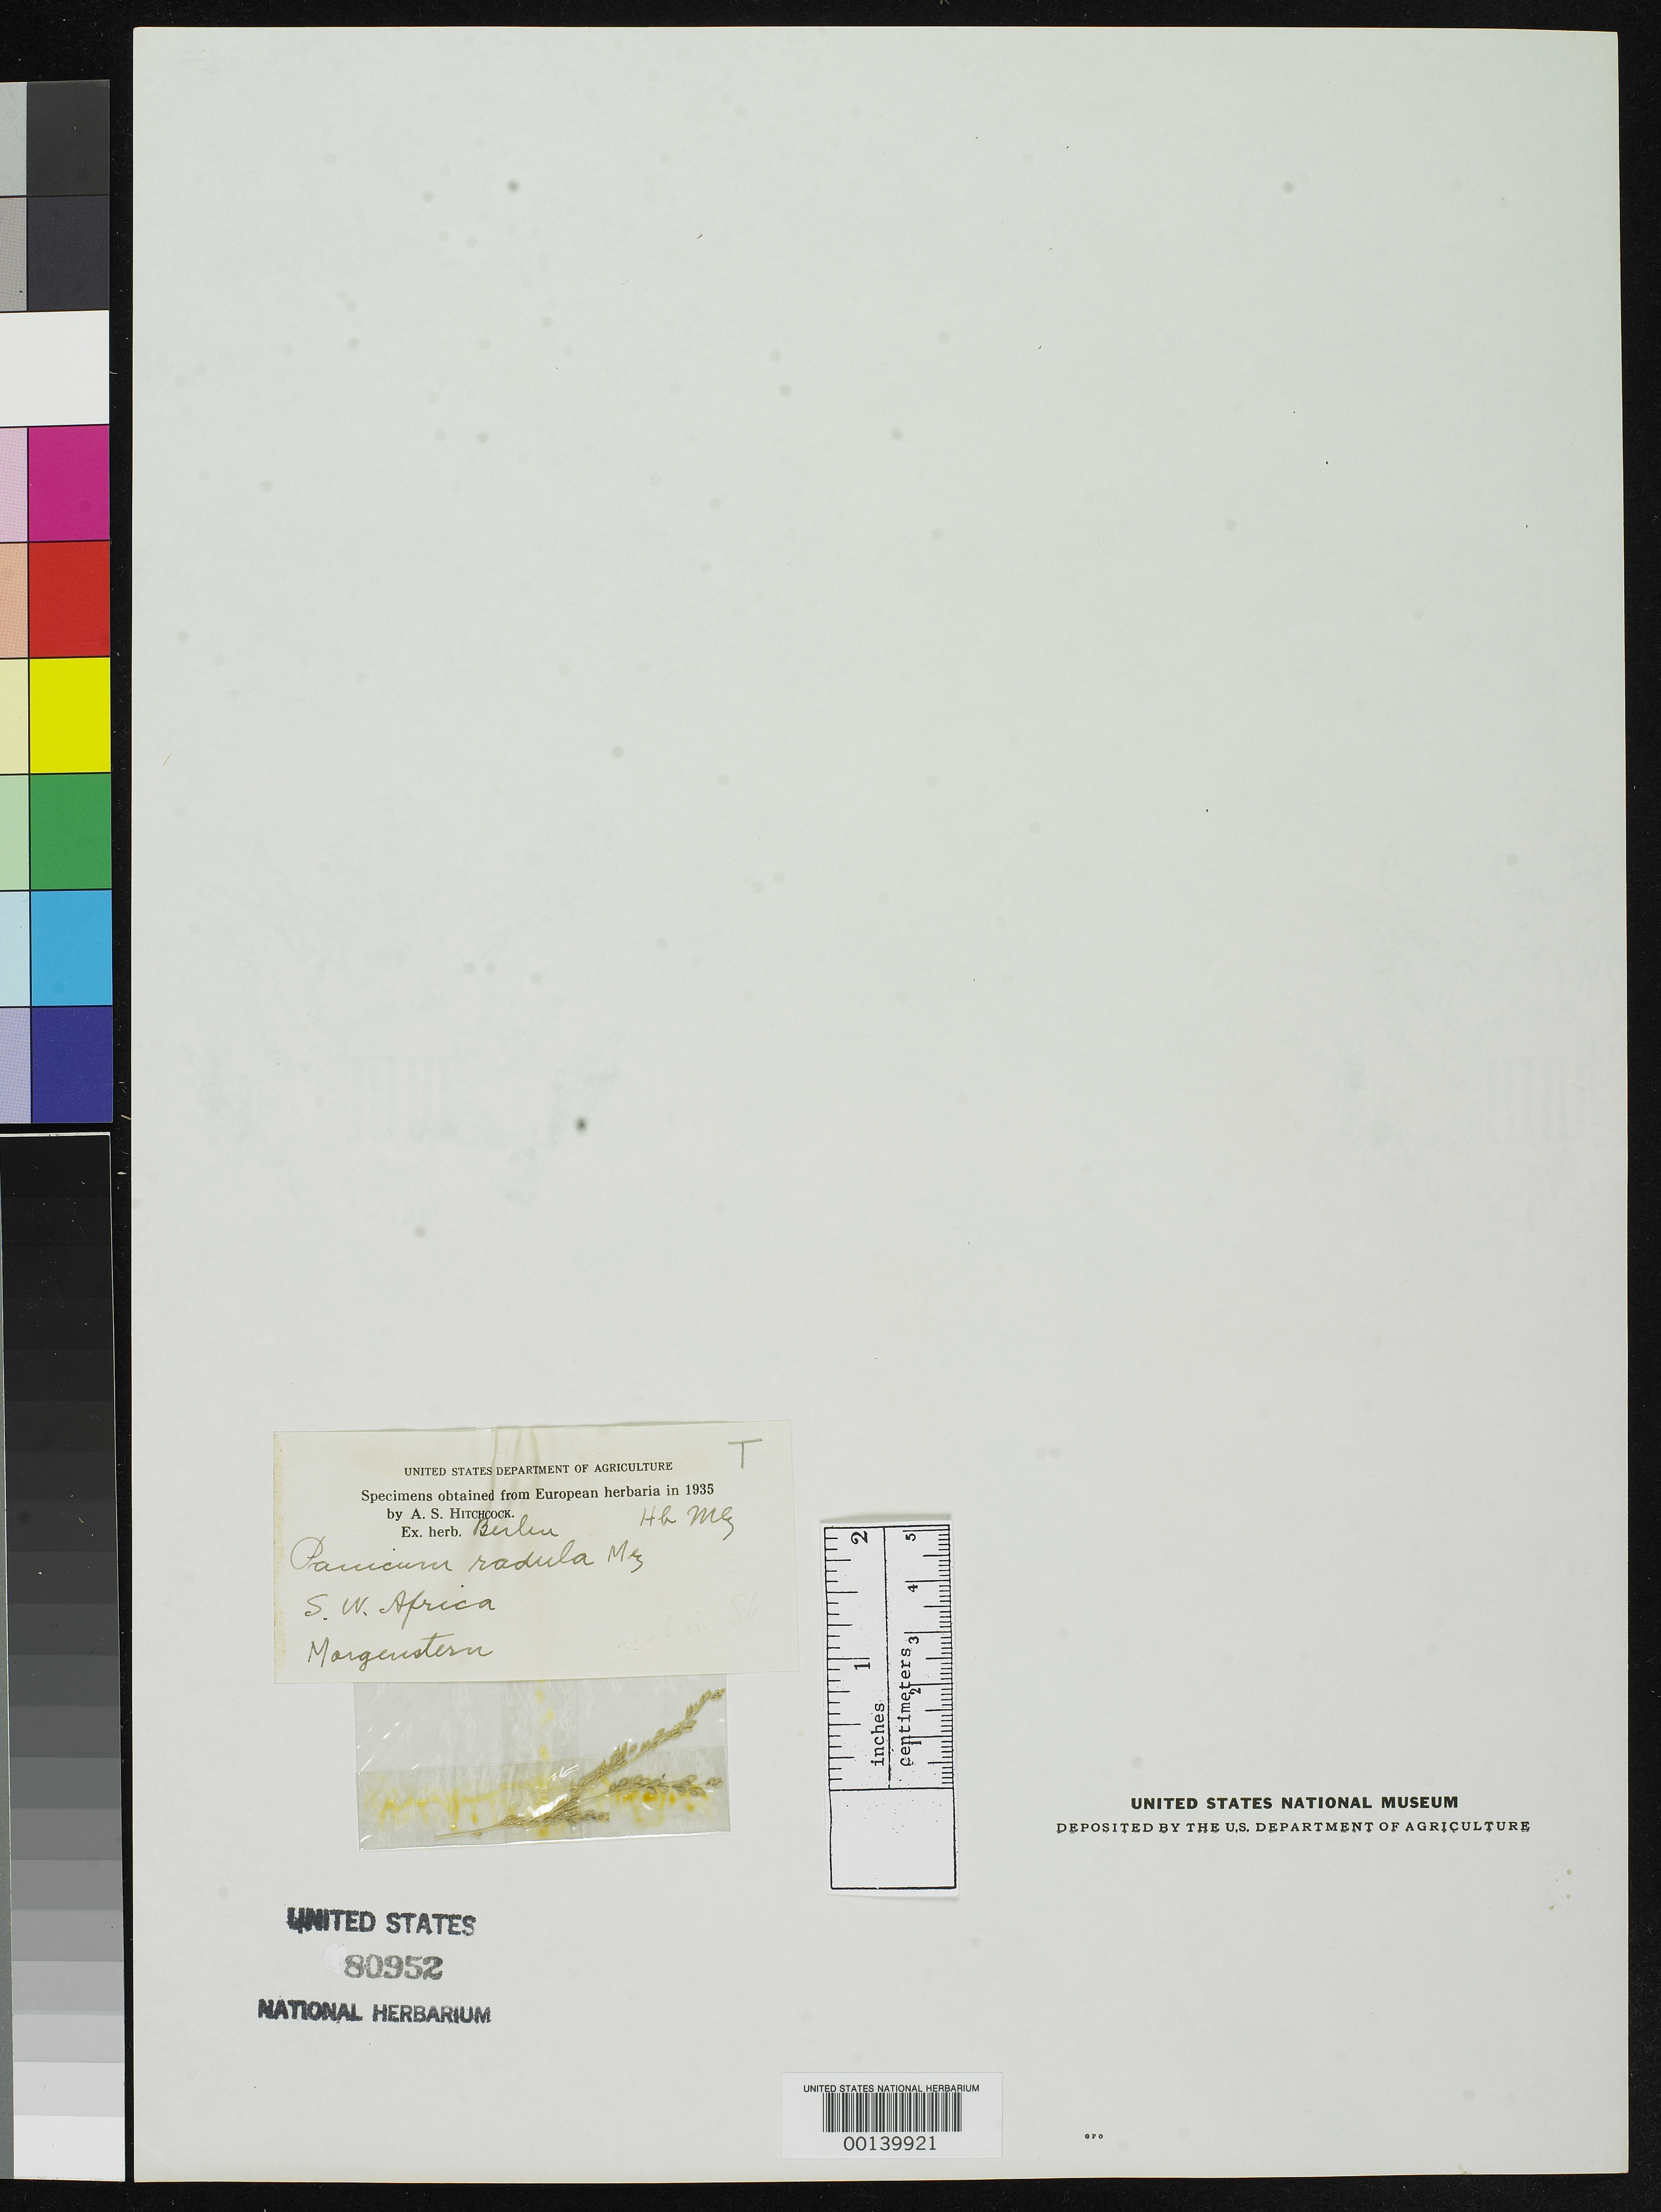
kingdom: Plantae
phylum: Tracheophyta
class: Liliopsida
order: Poales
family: Poaceae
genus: Panicum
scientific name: Panicum radula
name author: Mez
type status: Type Fragment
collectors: B. Morgenstern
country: Namibia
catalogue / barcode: US 80952